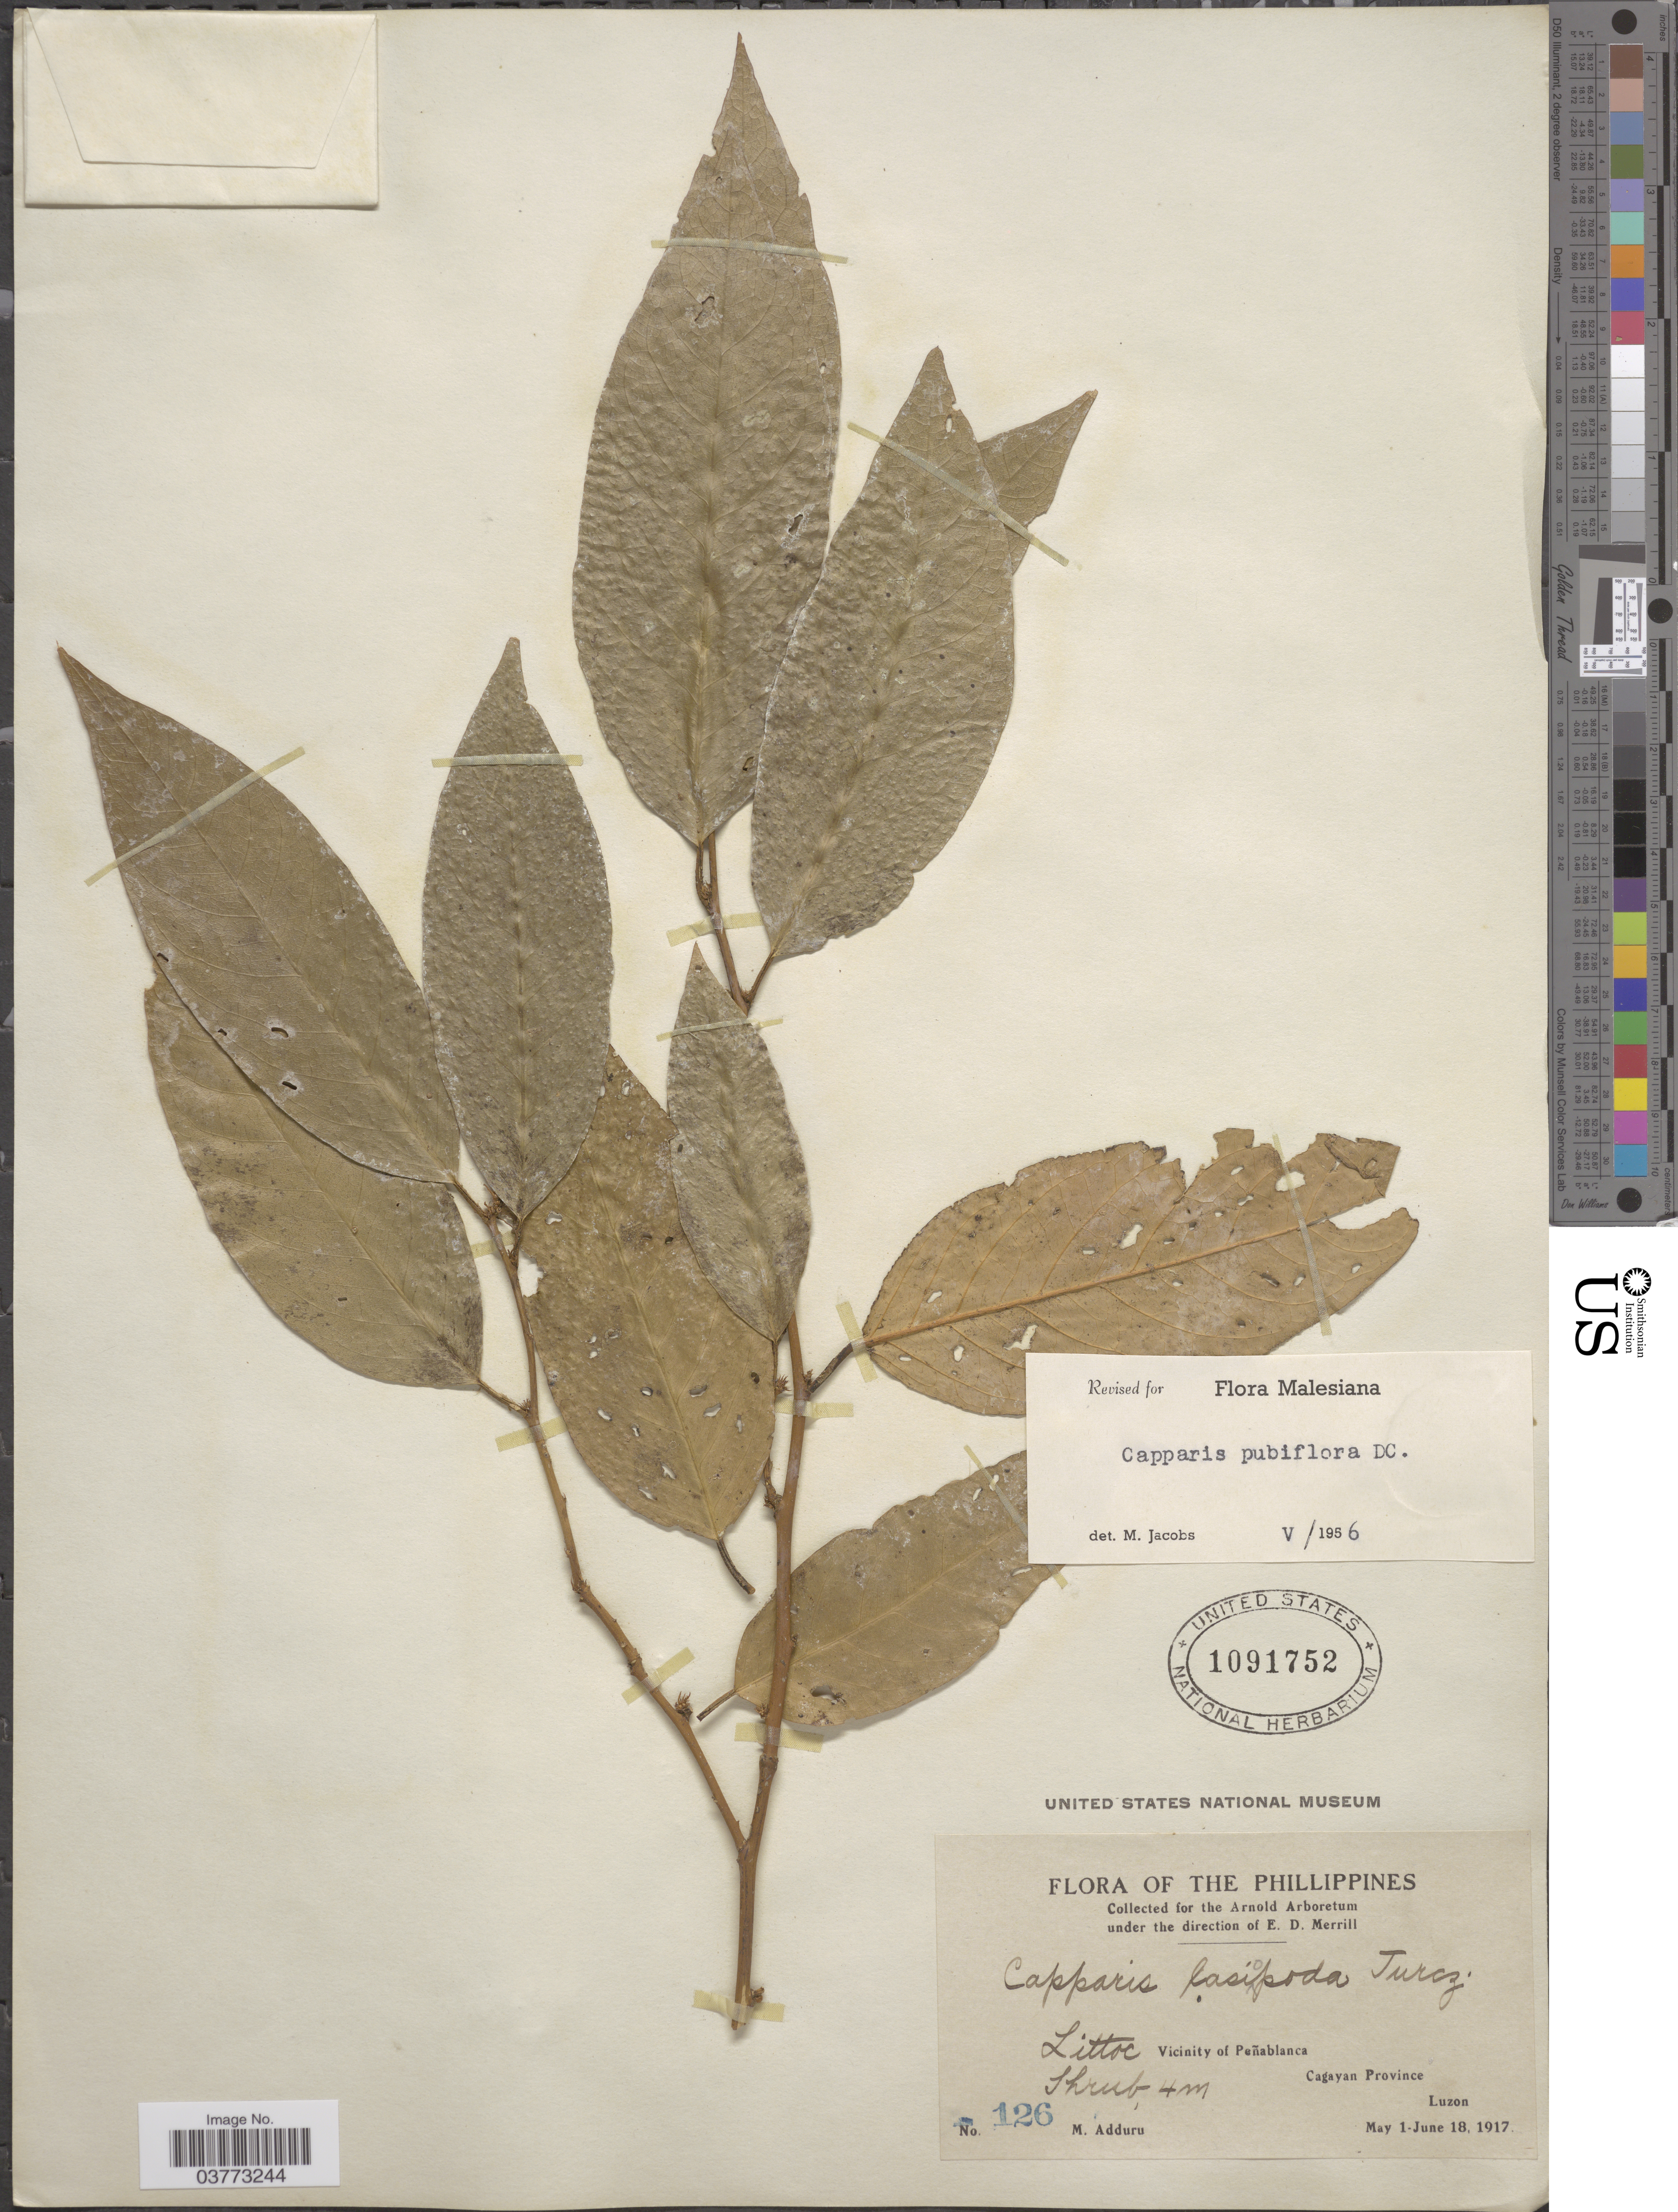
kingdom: Plantae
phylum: Tracheophyta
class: Magnoliopsida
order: Brassicales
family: Capparaceae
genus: Capparis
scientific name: Capparis pubiflora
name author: DC.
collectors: M. Adduru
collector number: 126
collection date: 1917-05-01/1917-06-18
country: Philippines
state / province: Cagayan Valley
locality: The Philippines. Littoc. Vicinity of Peñablanca. Cagayan Province. Luzon.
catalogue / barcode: US 1091752